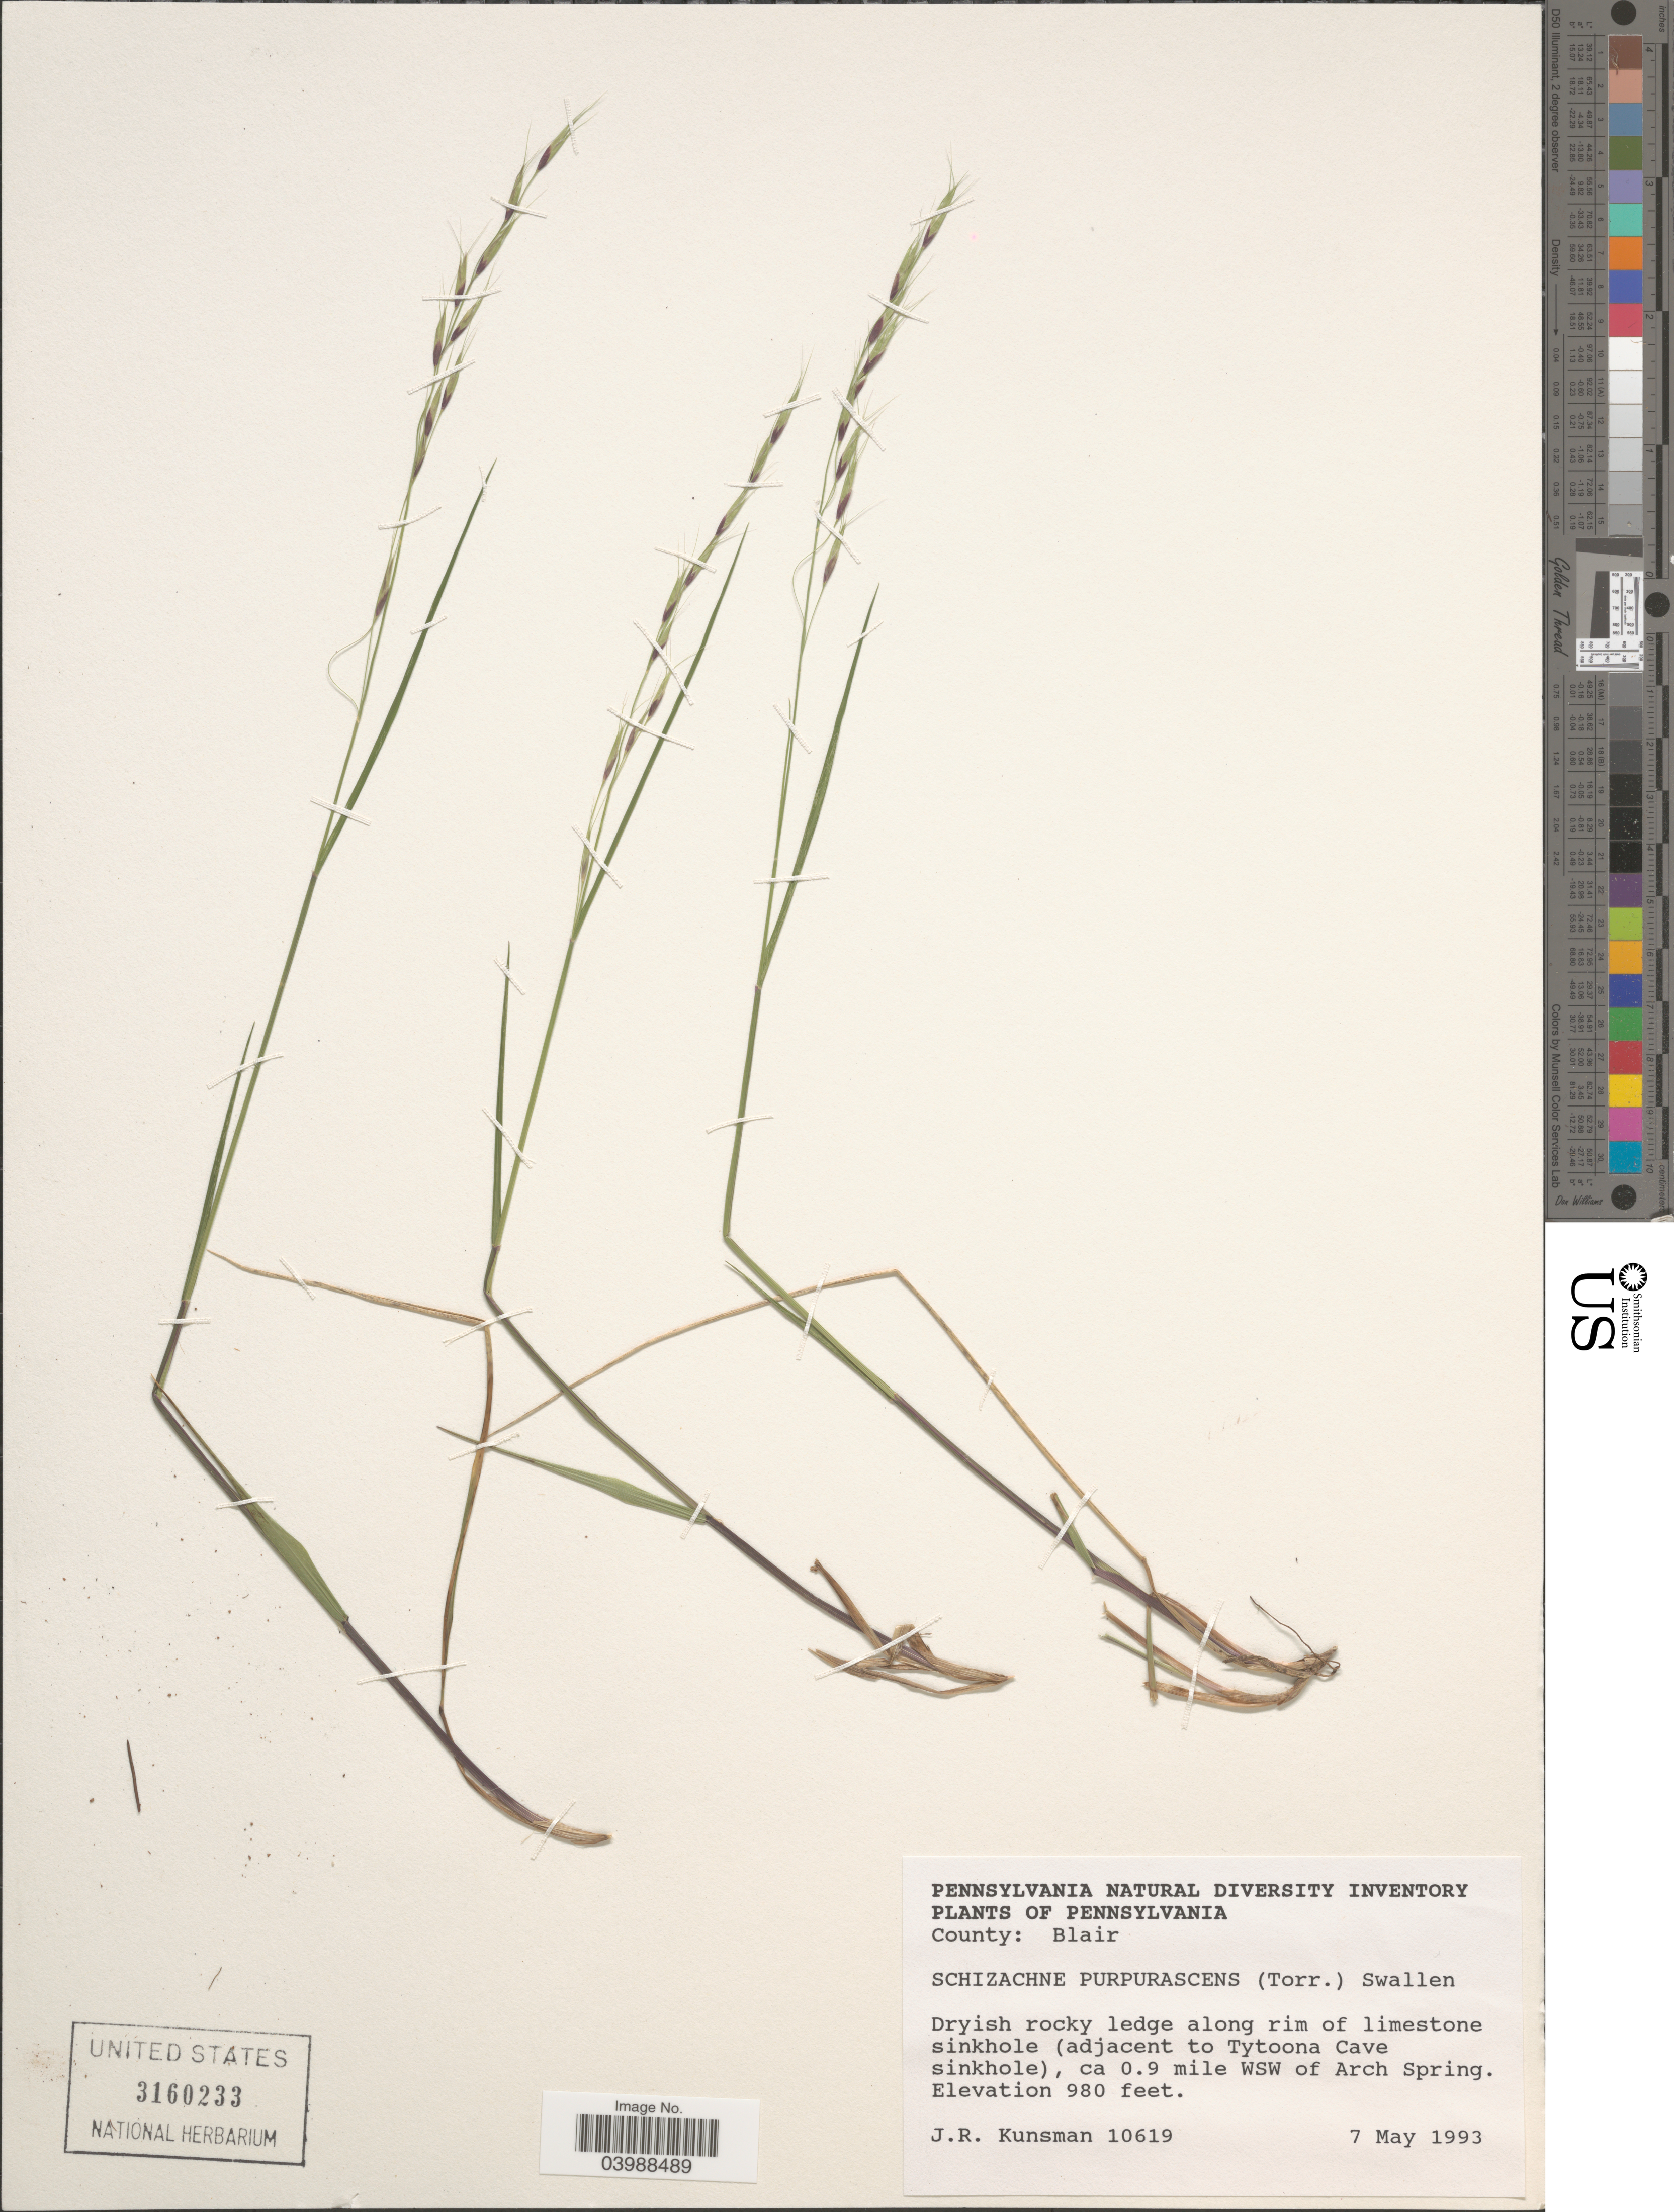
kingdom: Plantae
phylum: Tracheophyta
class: Liliopsida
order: Poales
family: Poaceae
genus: Schizachne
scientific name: Schizachne purpurascens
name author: (Torr.) Swallen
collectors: J. Kunsman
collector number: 10619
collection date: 1993-05-07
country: United States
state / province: Pennsylvania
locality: County: Blair. Along rim of limestone sinkhole (adjacent to Tytoona Cave sinkhole), ca 0.9 mile WSW of Arch Spring.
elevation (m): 299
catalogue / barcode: US 3160233